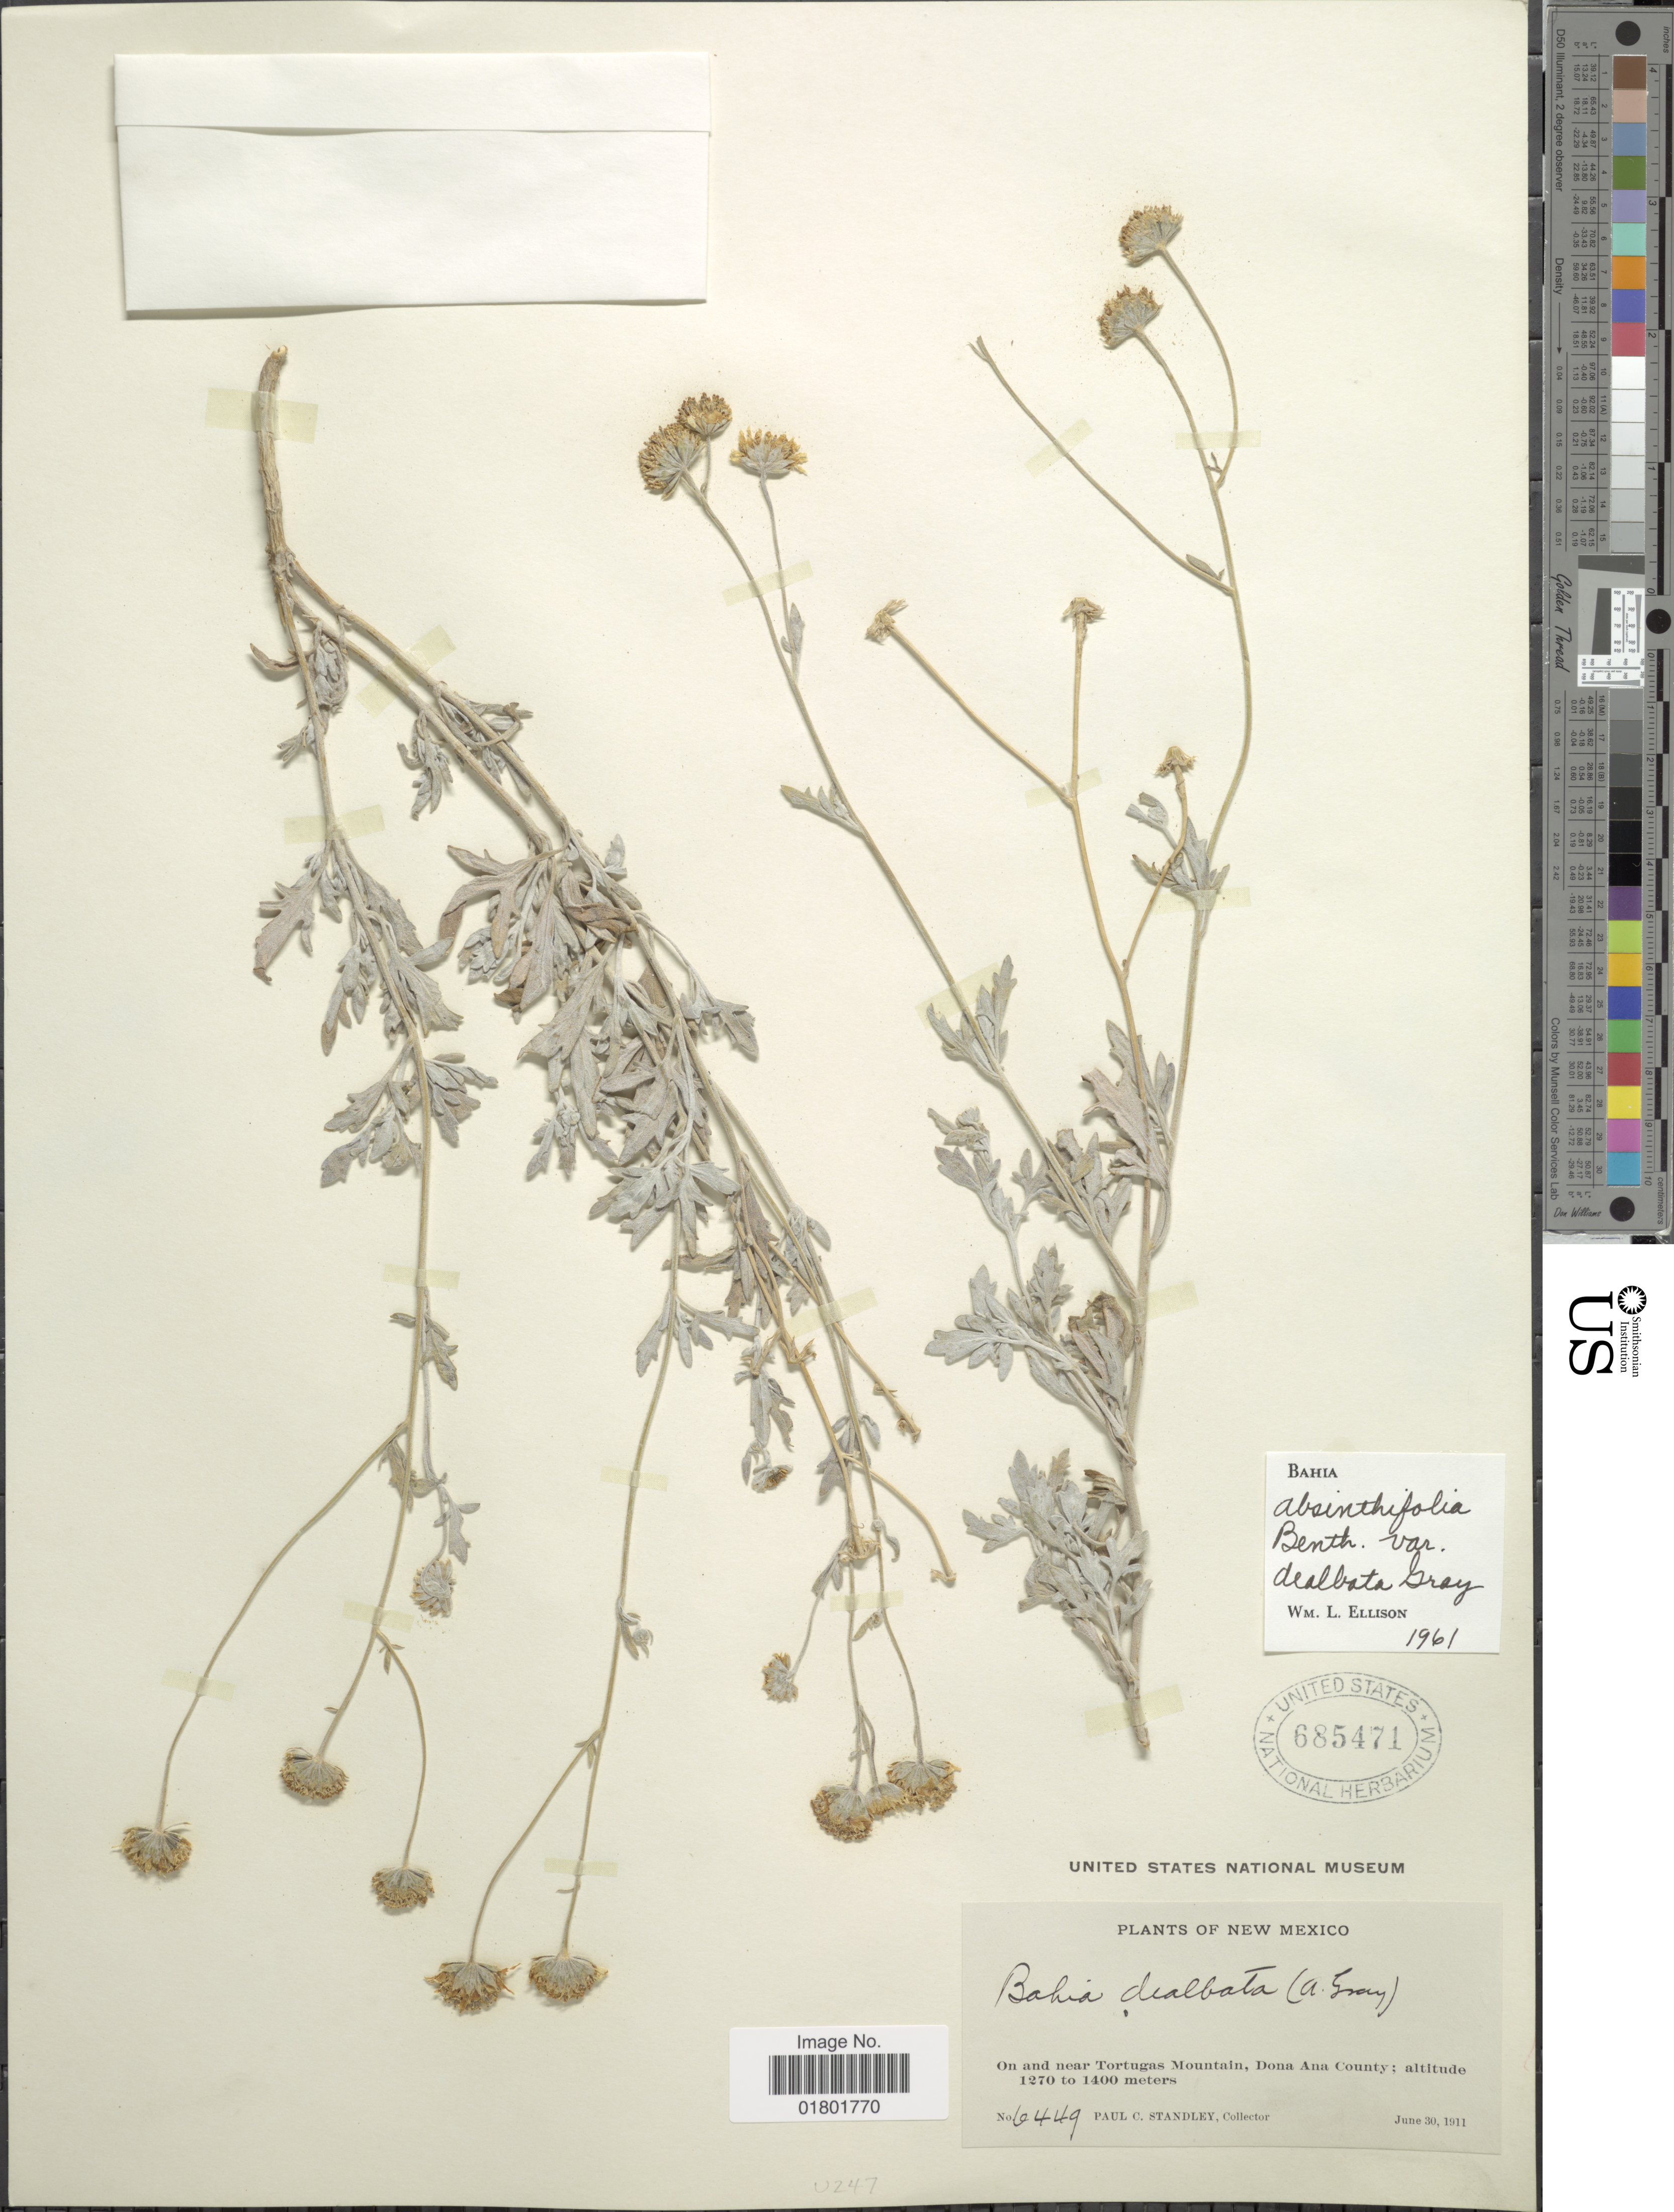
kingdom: Plantae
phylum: Tracheophyta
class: Magnoliopsida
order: Asterales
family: Asteraceae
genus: Bahia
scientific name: Bahia absinthifolia var. dealbata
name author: A. Gray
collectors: P. C. Standley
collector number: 6449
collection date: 1911-06-30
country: United States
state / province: New Mexico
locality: On and near Tortugas Mountain, Dona Ana County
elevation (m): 1270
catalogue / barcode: US 685471